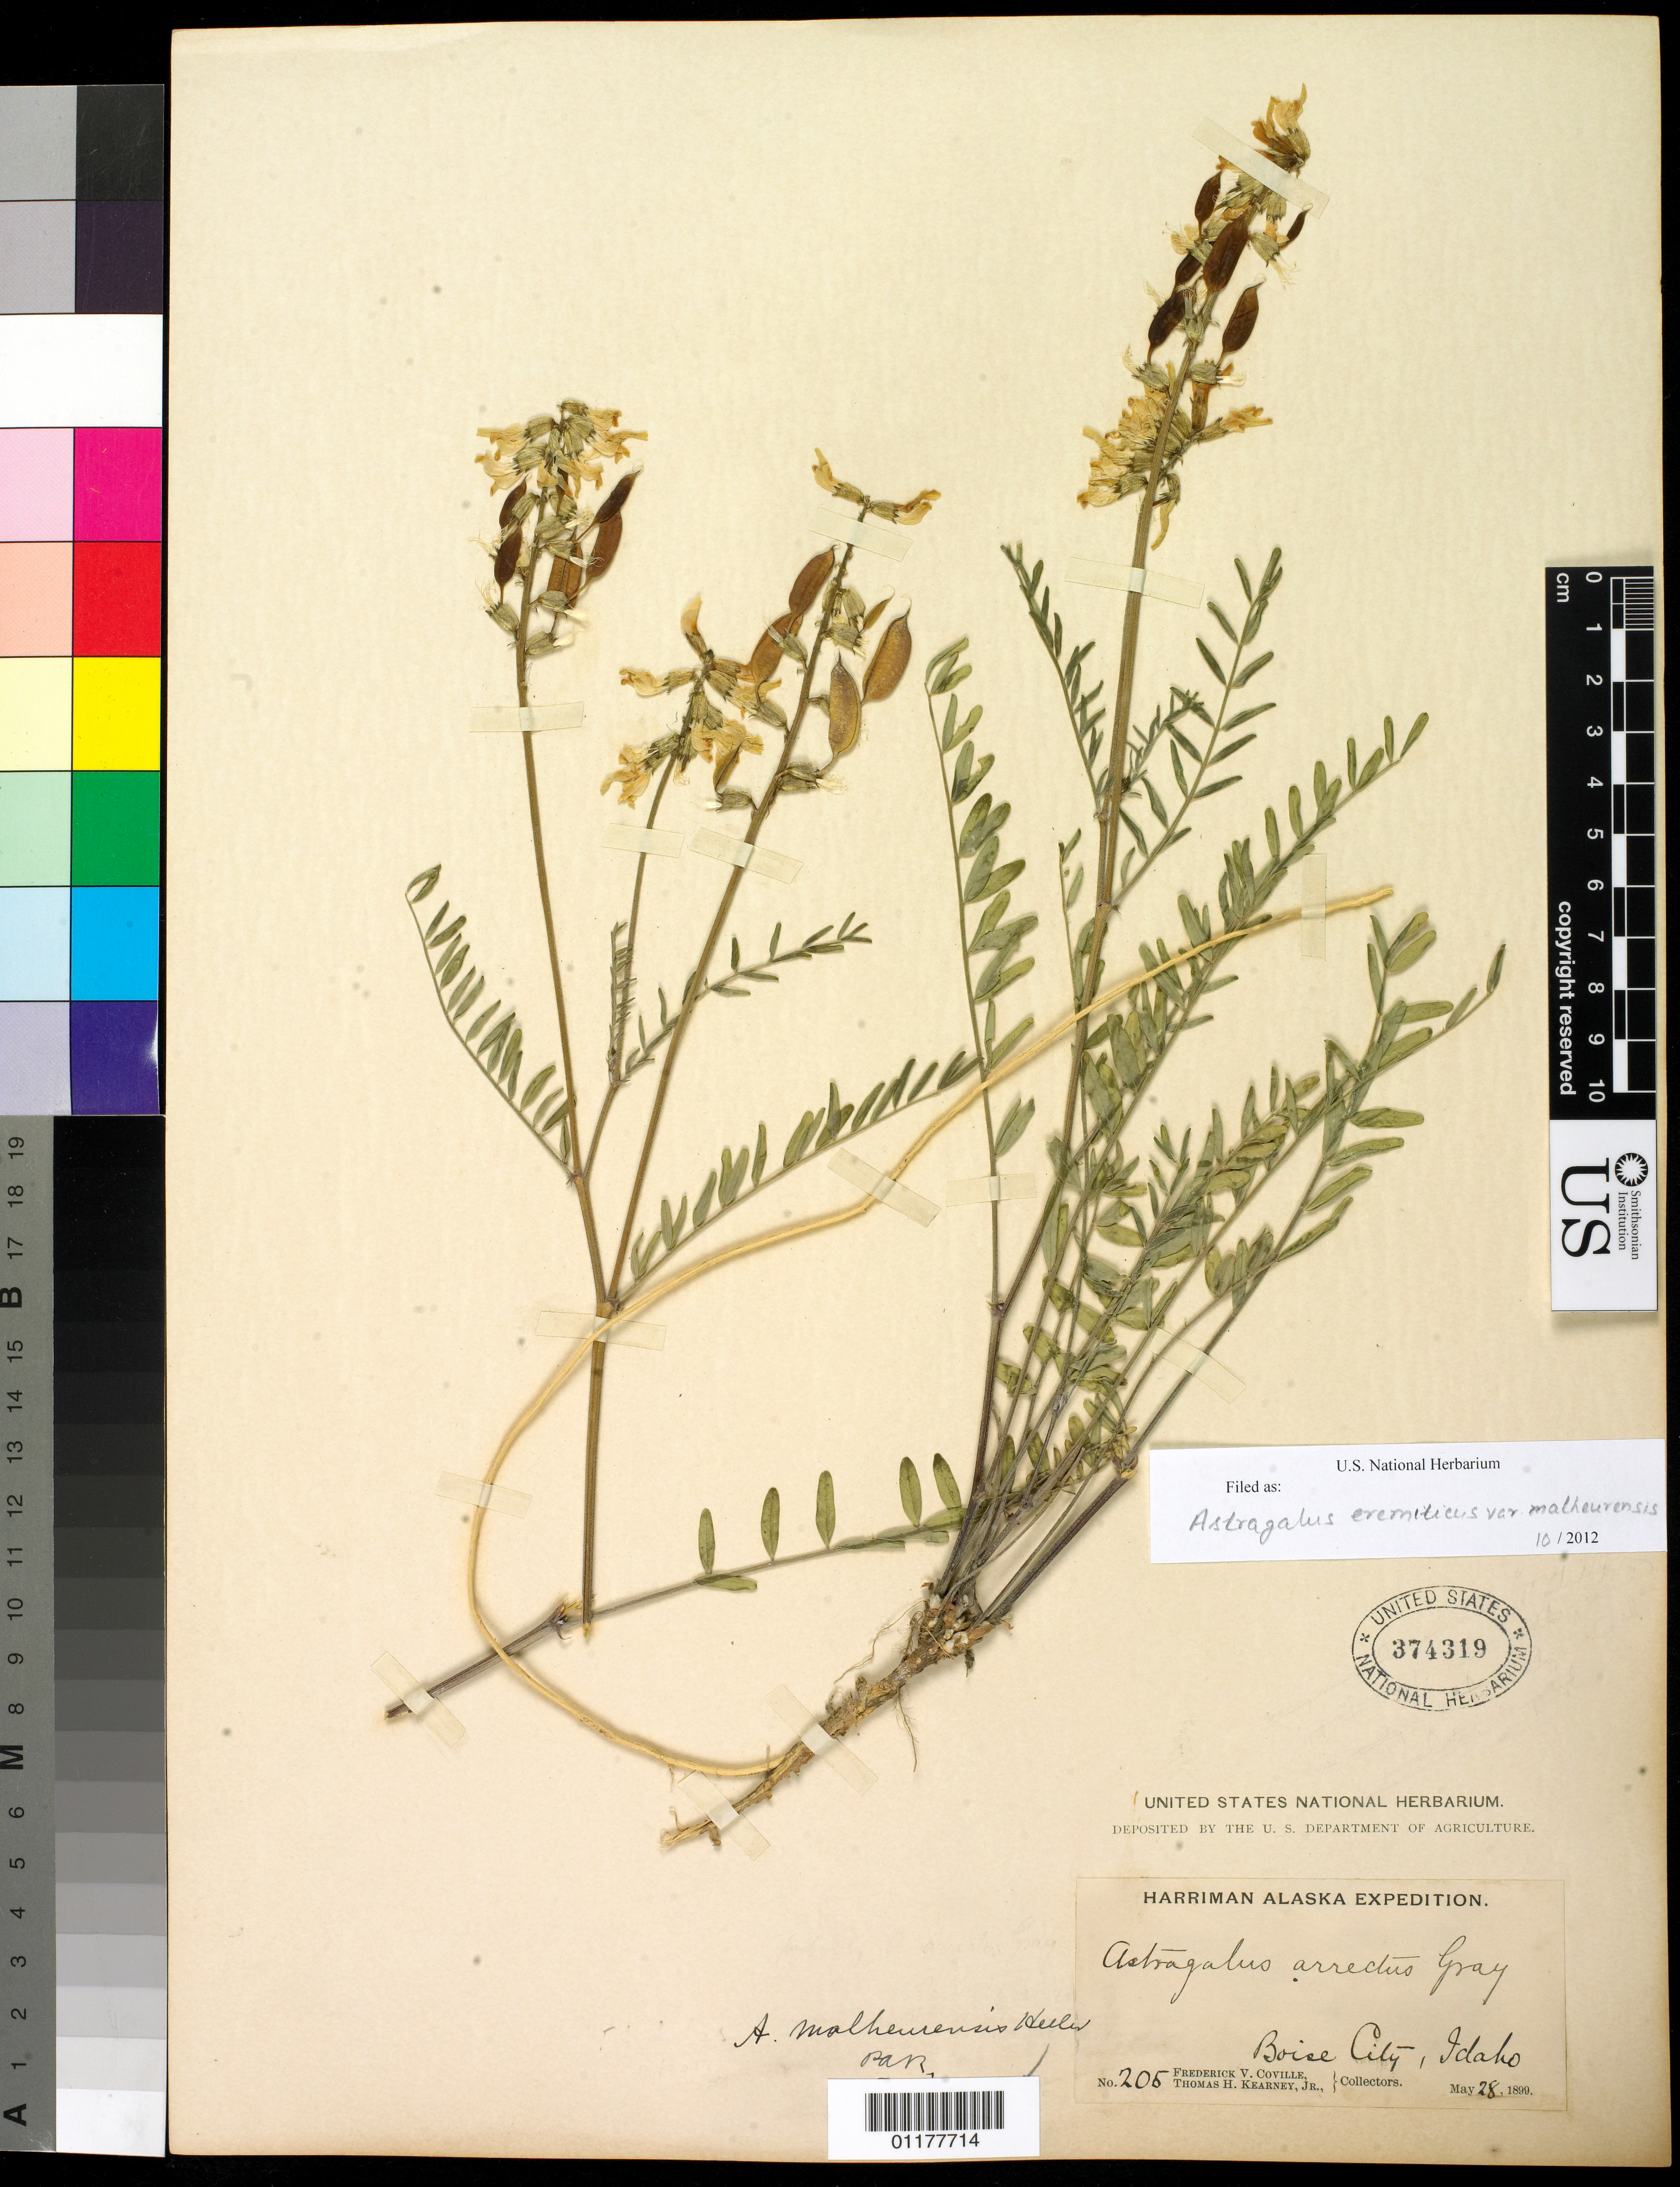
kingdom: Plantae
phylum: Tracheophyta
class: Magnoliopsida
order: Fabales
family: Fabaceae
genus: Astragalus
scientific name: Astragalus eremiticus var. malheurensis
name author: (A. Heller) Barneby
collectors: F. V. Coville & T. H. Kearney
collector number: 205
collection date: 1899-05-28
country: United States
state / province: Idaho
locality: Boise City.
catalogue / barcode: US 374319